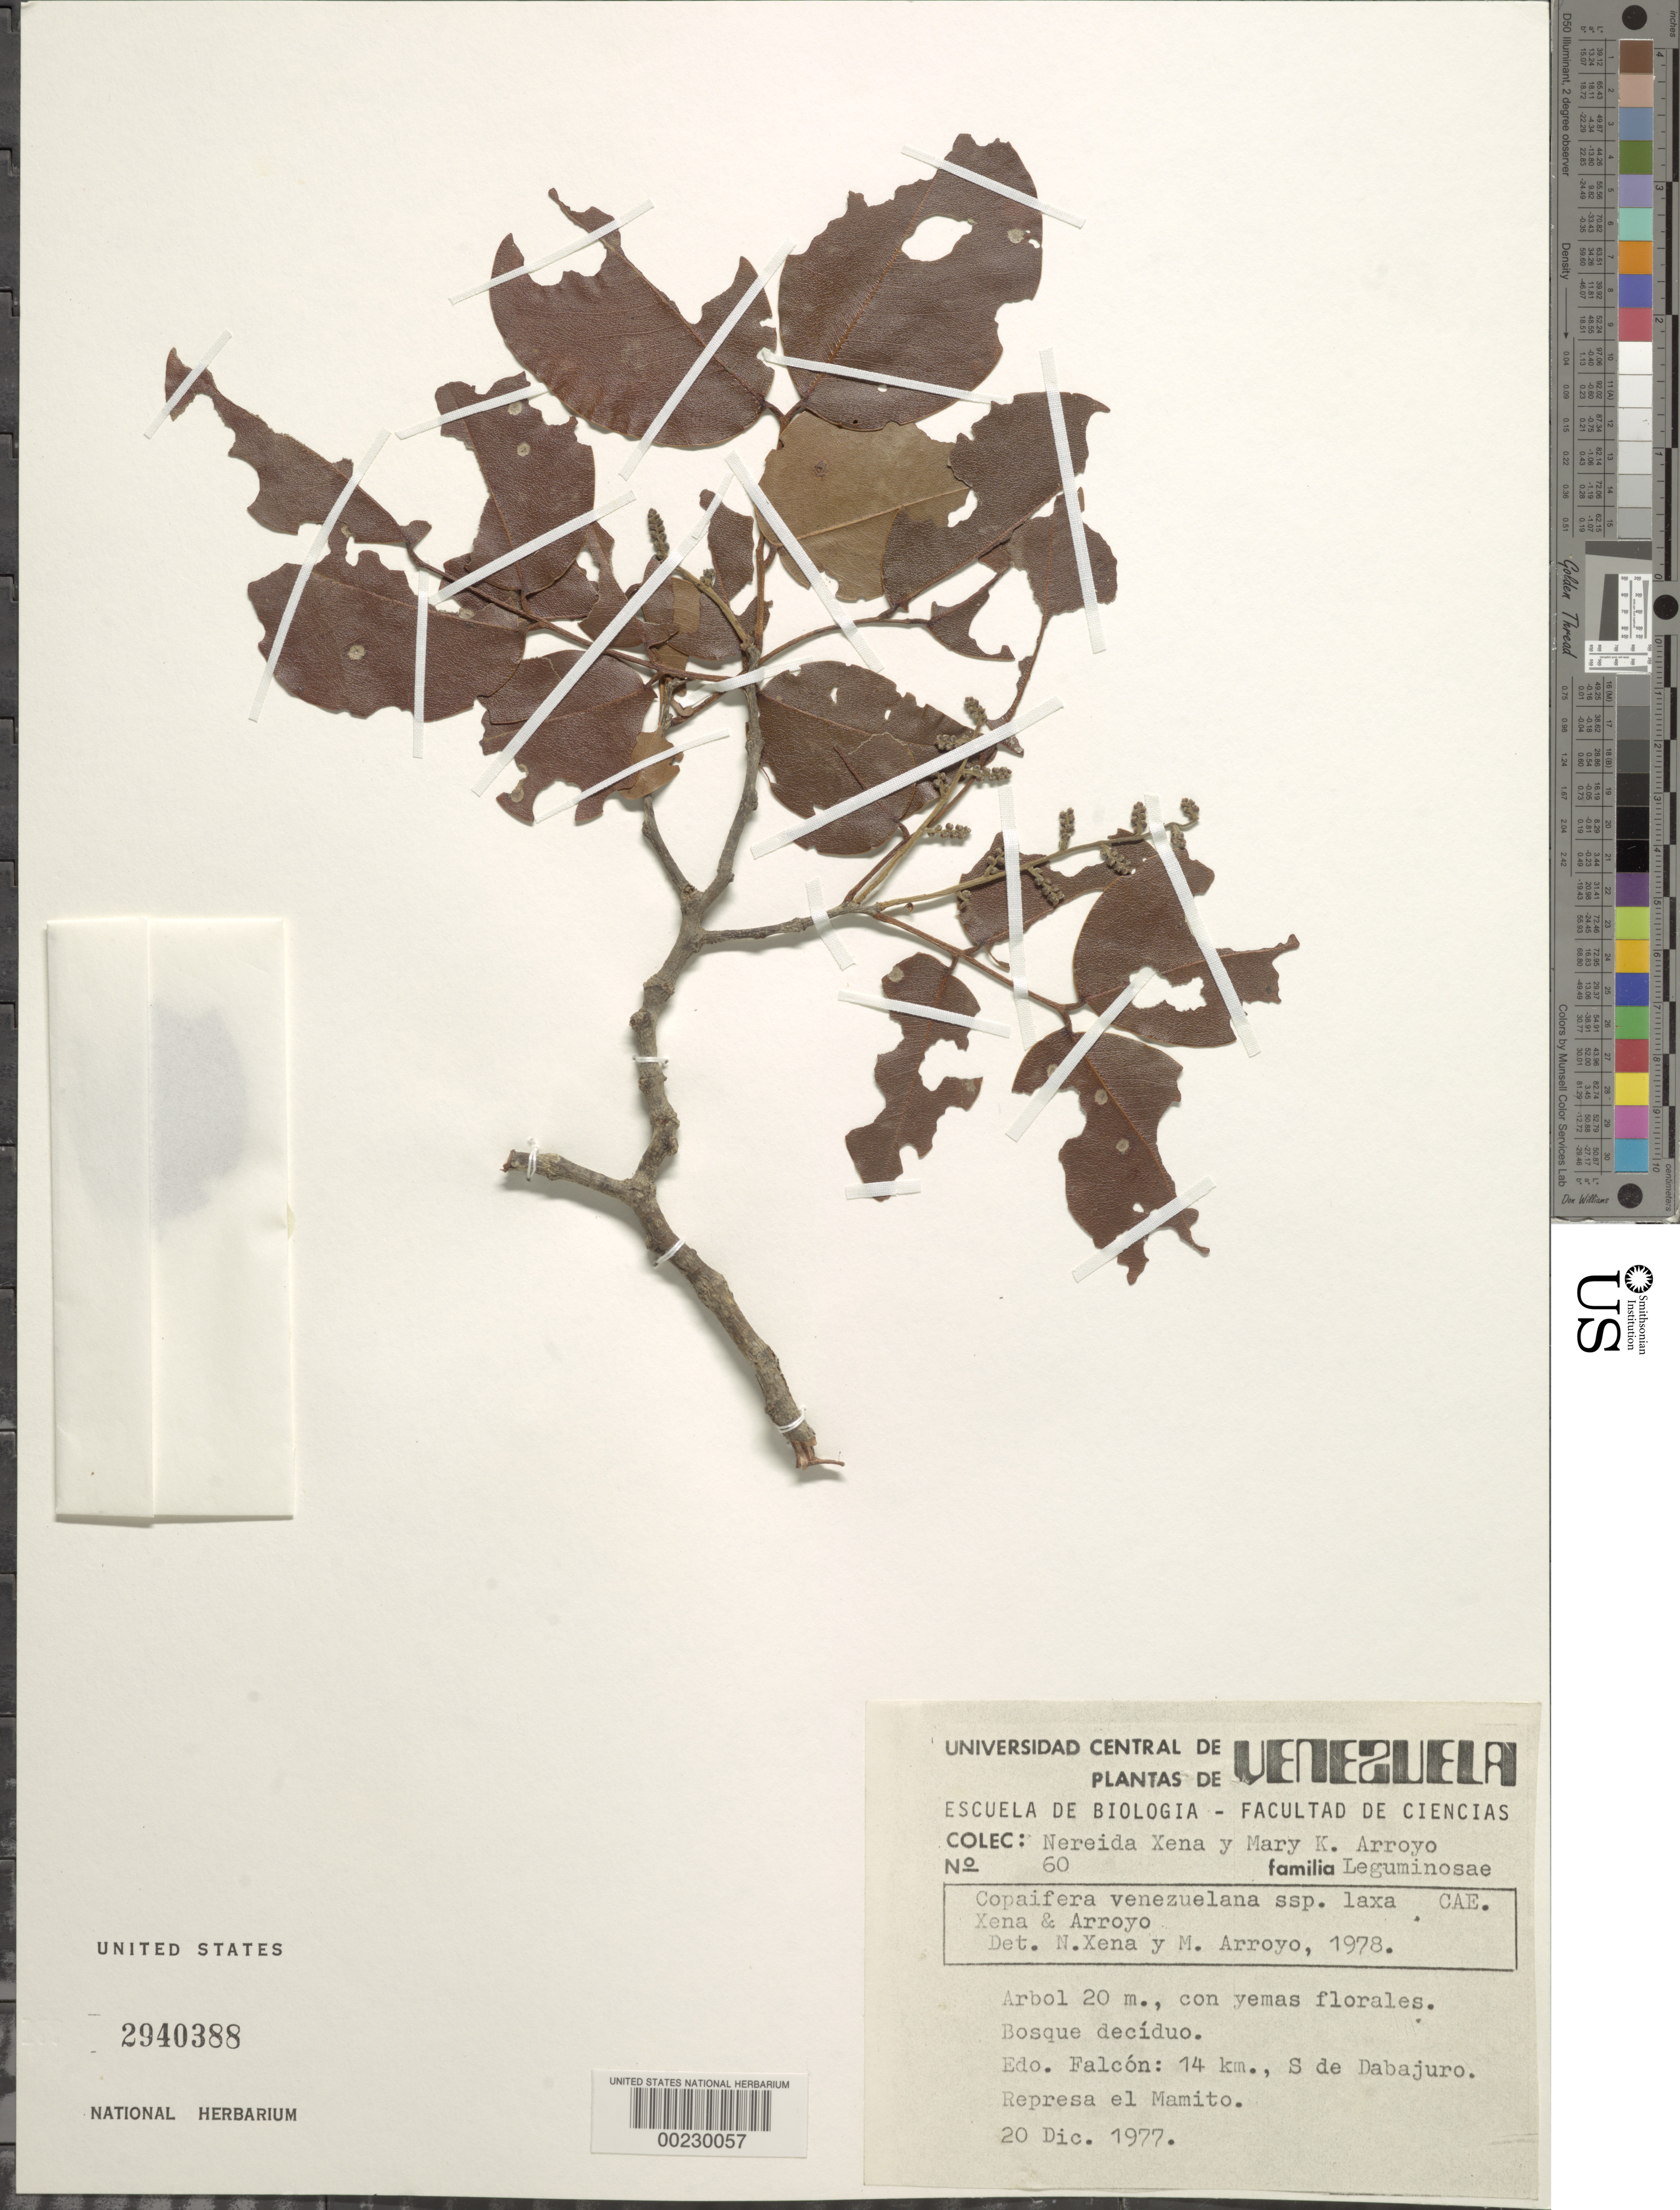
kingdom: Plantae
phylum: Tracheophyta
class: Magnoliopsida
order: Fabales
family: Fabaceae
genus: Copaifera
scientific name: Copaifera pubiflora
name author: Benth.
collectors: N. Xena de Enrech & M. Arroyo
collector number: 60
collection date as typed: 20 Dec 1977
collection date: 1977-12-20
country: Venezuela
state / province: Falcón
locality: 14 km s of dabajuro, mamito dam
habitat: Decidous forest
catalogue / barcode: US 2940388